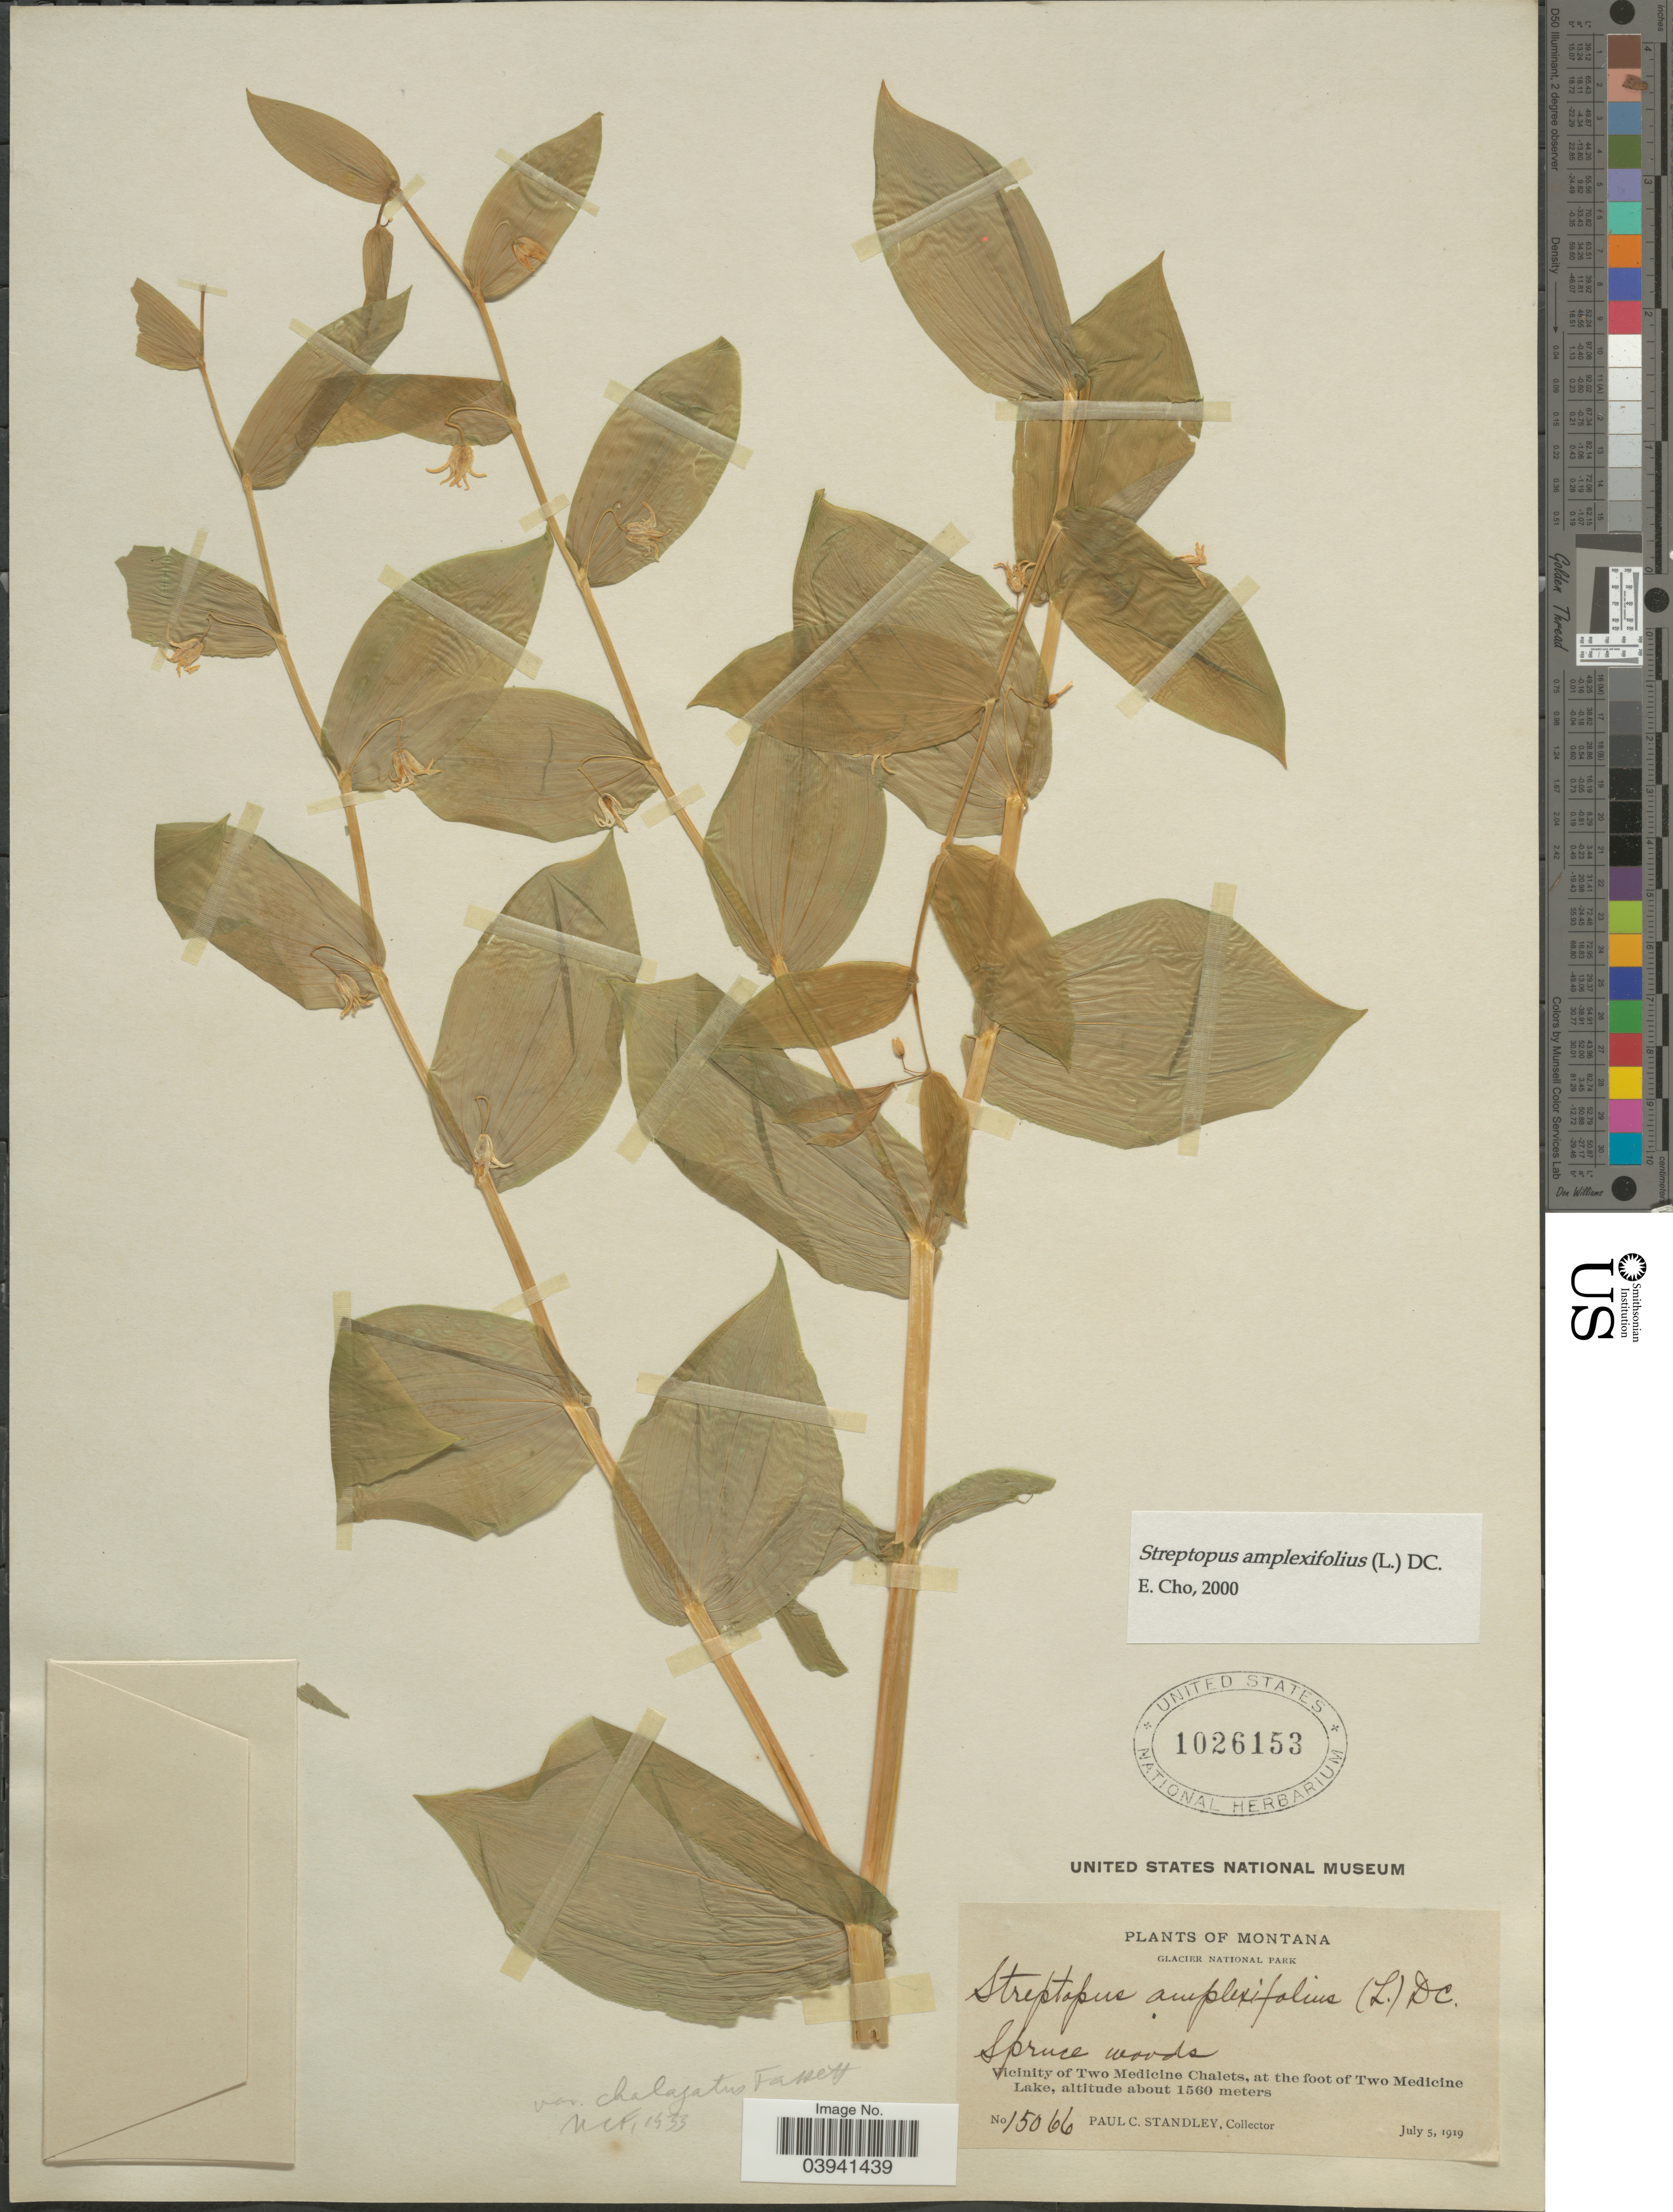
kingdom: Plantae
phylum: Tracheophyta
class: Liliopsida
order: Liliales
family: Liliaceae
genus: Streptopus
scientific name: Streptopus amplexifolius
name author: (L.) DC.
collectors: P. C. Standley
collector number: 15066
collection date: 1919-07-05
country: United States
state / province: Montana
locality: Glacier National Park. Vicinity of Two Medicine Chalets, at the foot of Two Medicine Lake.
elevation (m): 1560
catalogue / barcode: US 1026153